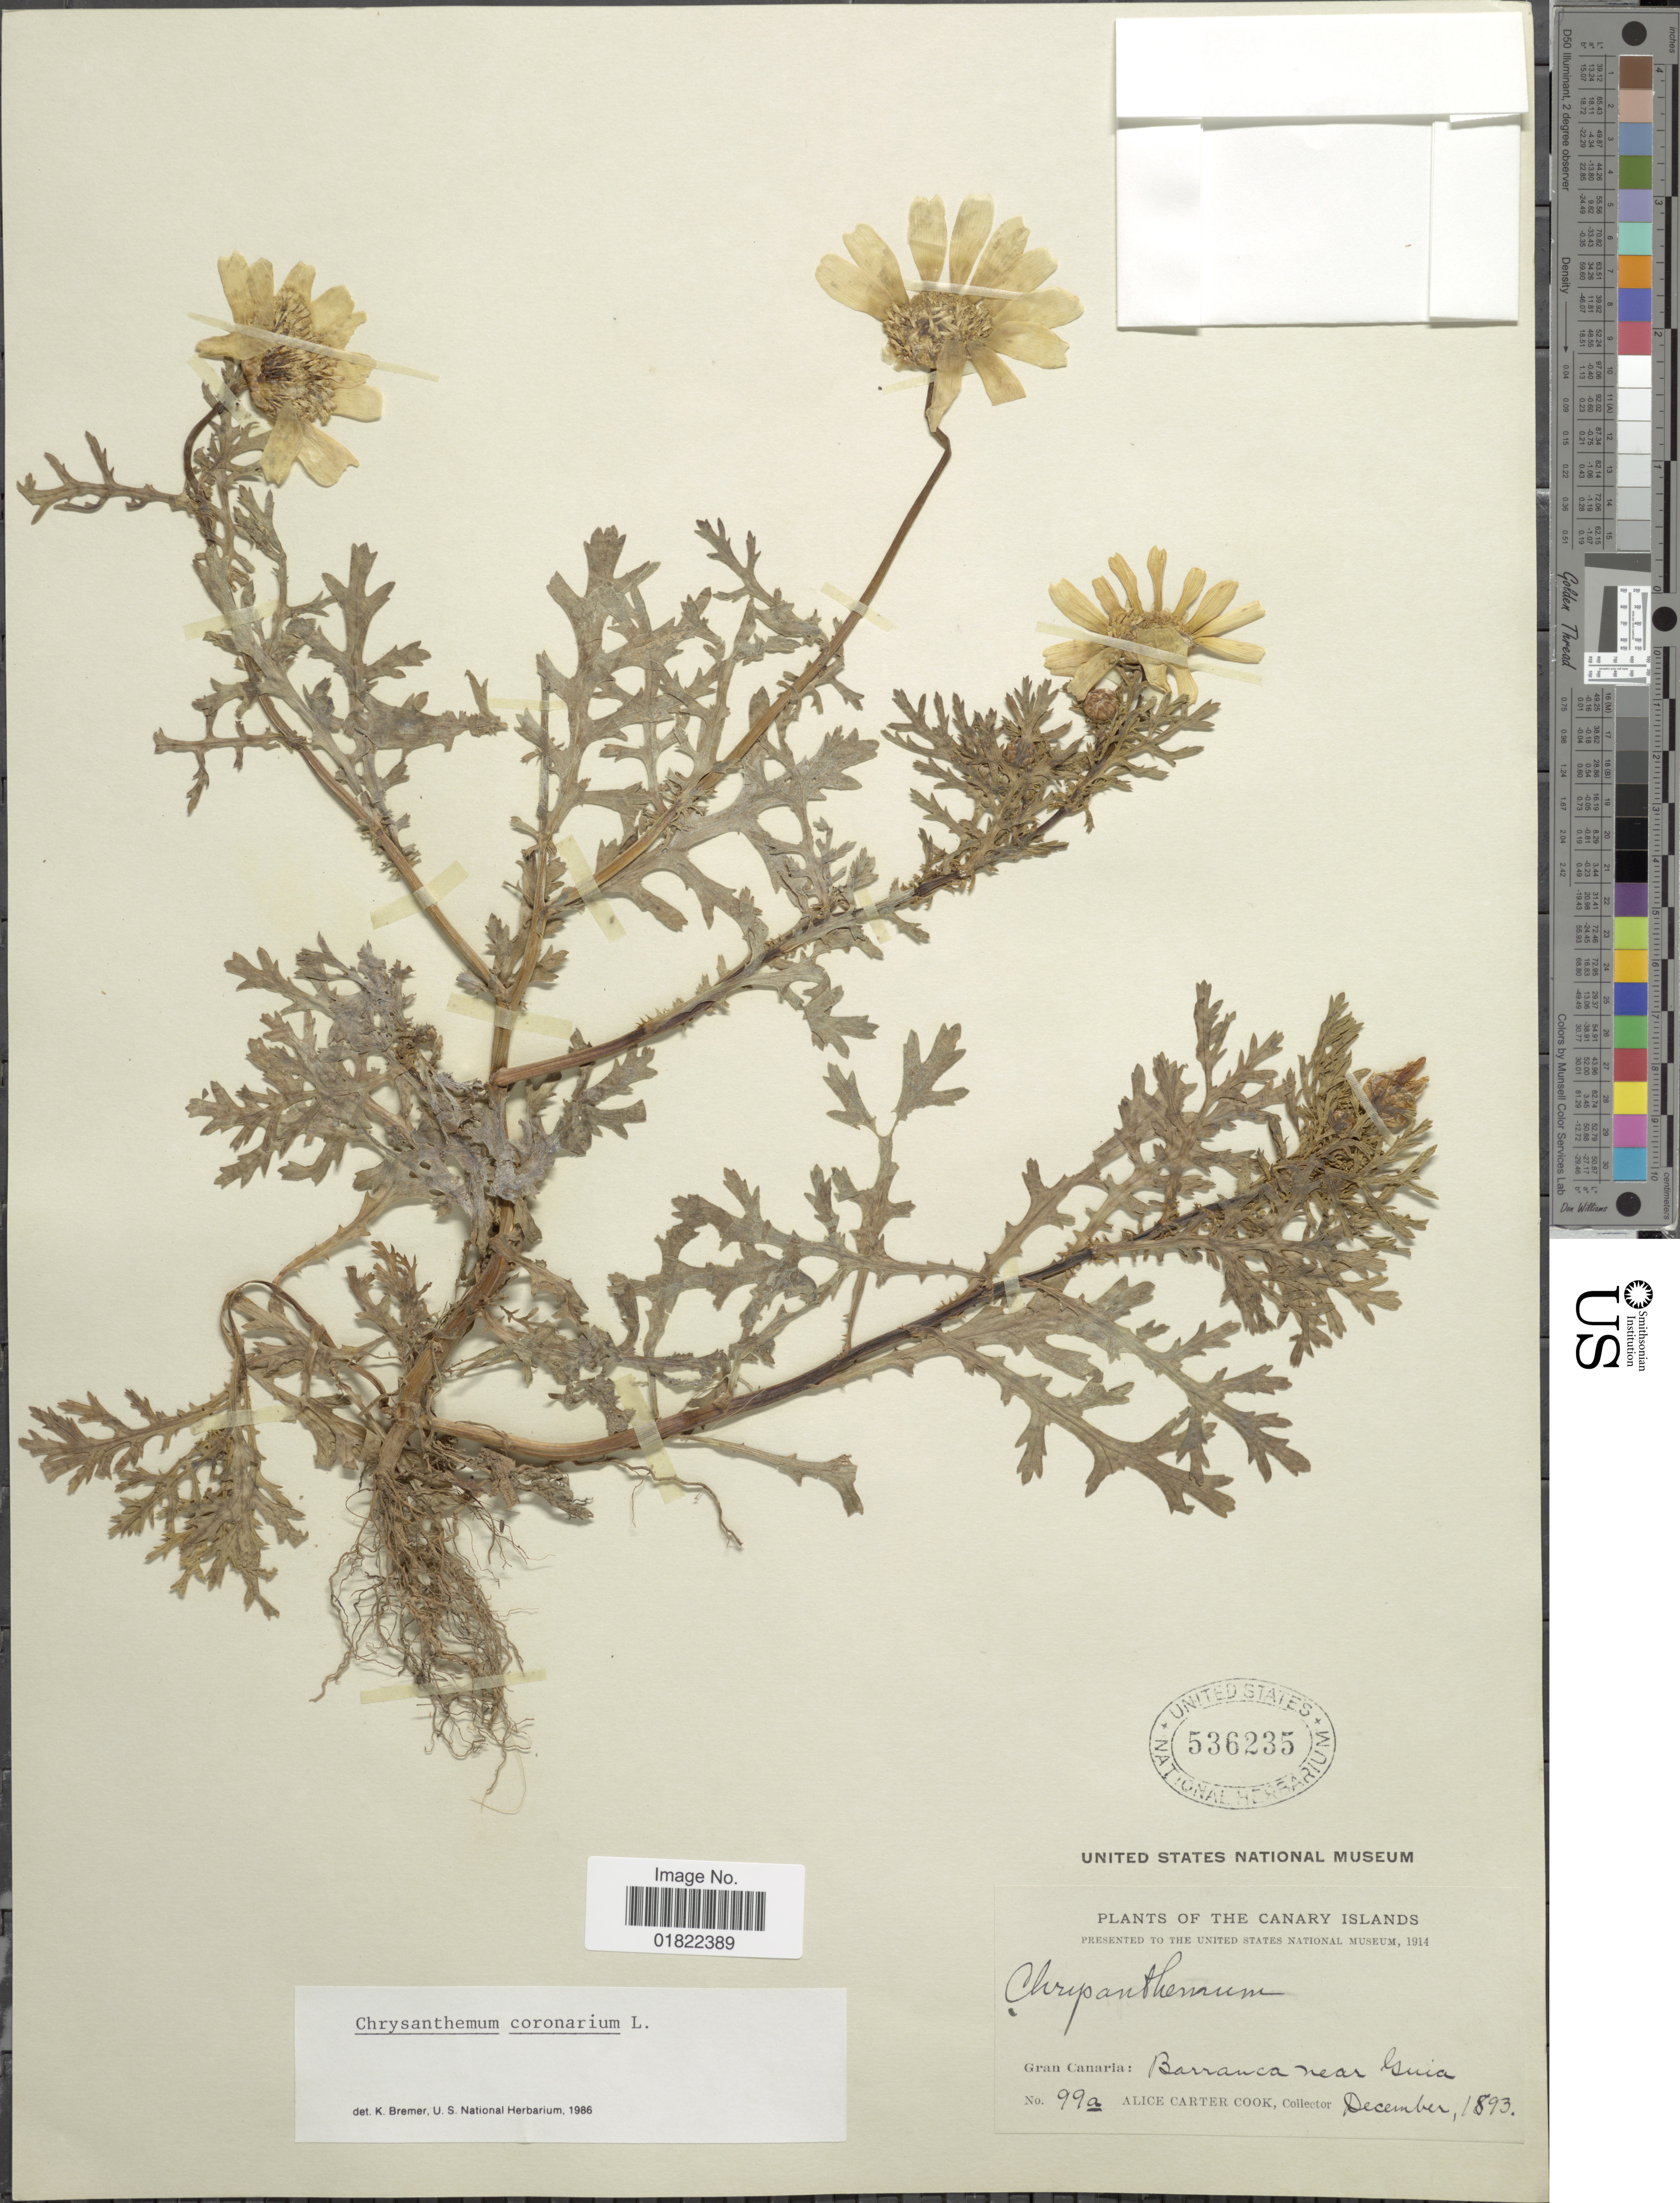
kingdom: Plantae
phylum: Tracheophyta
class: Magnoliopsida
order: Asterales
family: Asteraceae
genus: Chrysanthemum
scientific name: Chrysanthemum coronarium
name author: L.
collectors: Alice C. Cook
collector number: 99a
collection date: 1893-12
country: Spain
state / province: Canarias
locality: The Canary Islands, Gran Canaria: Barranca near Guia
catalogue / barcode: US 536235